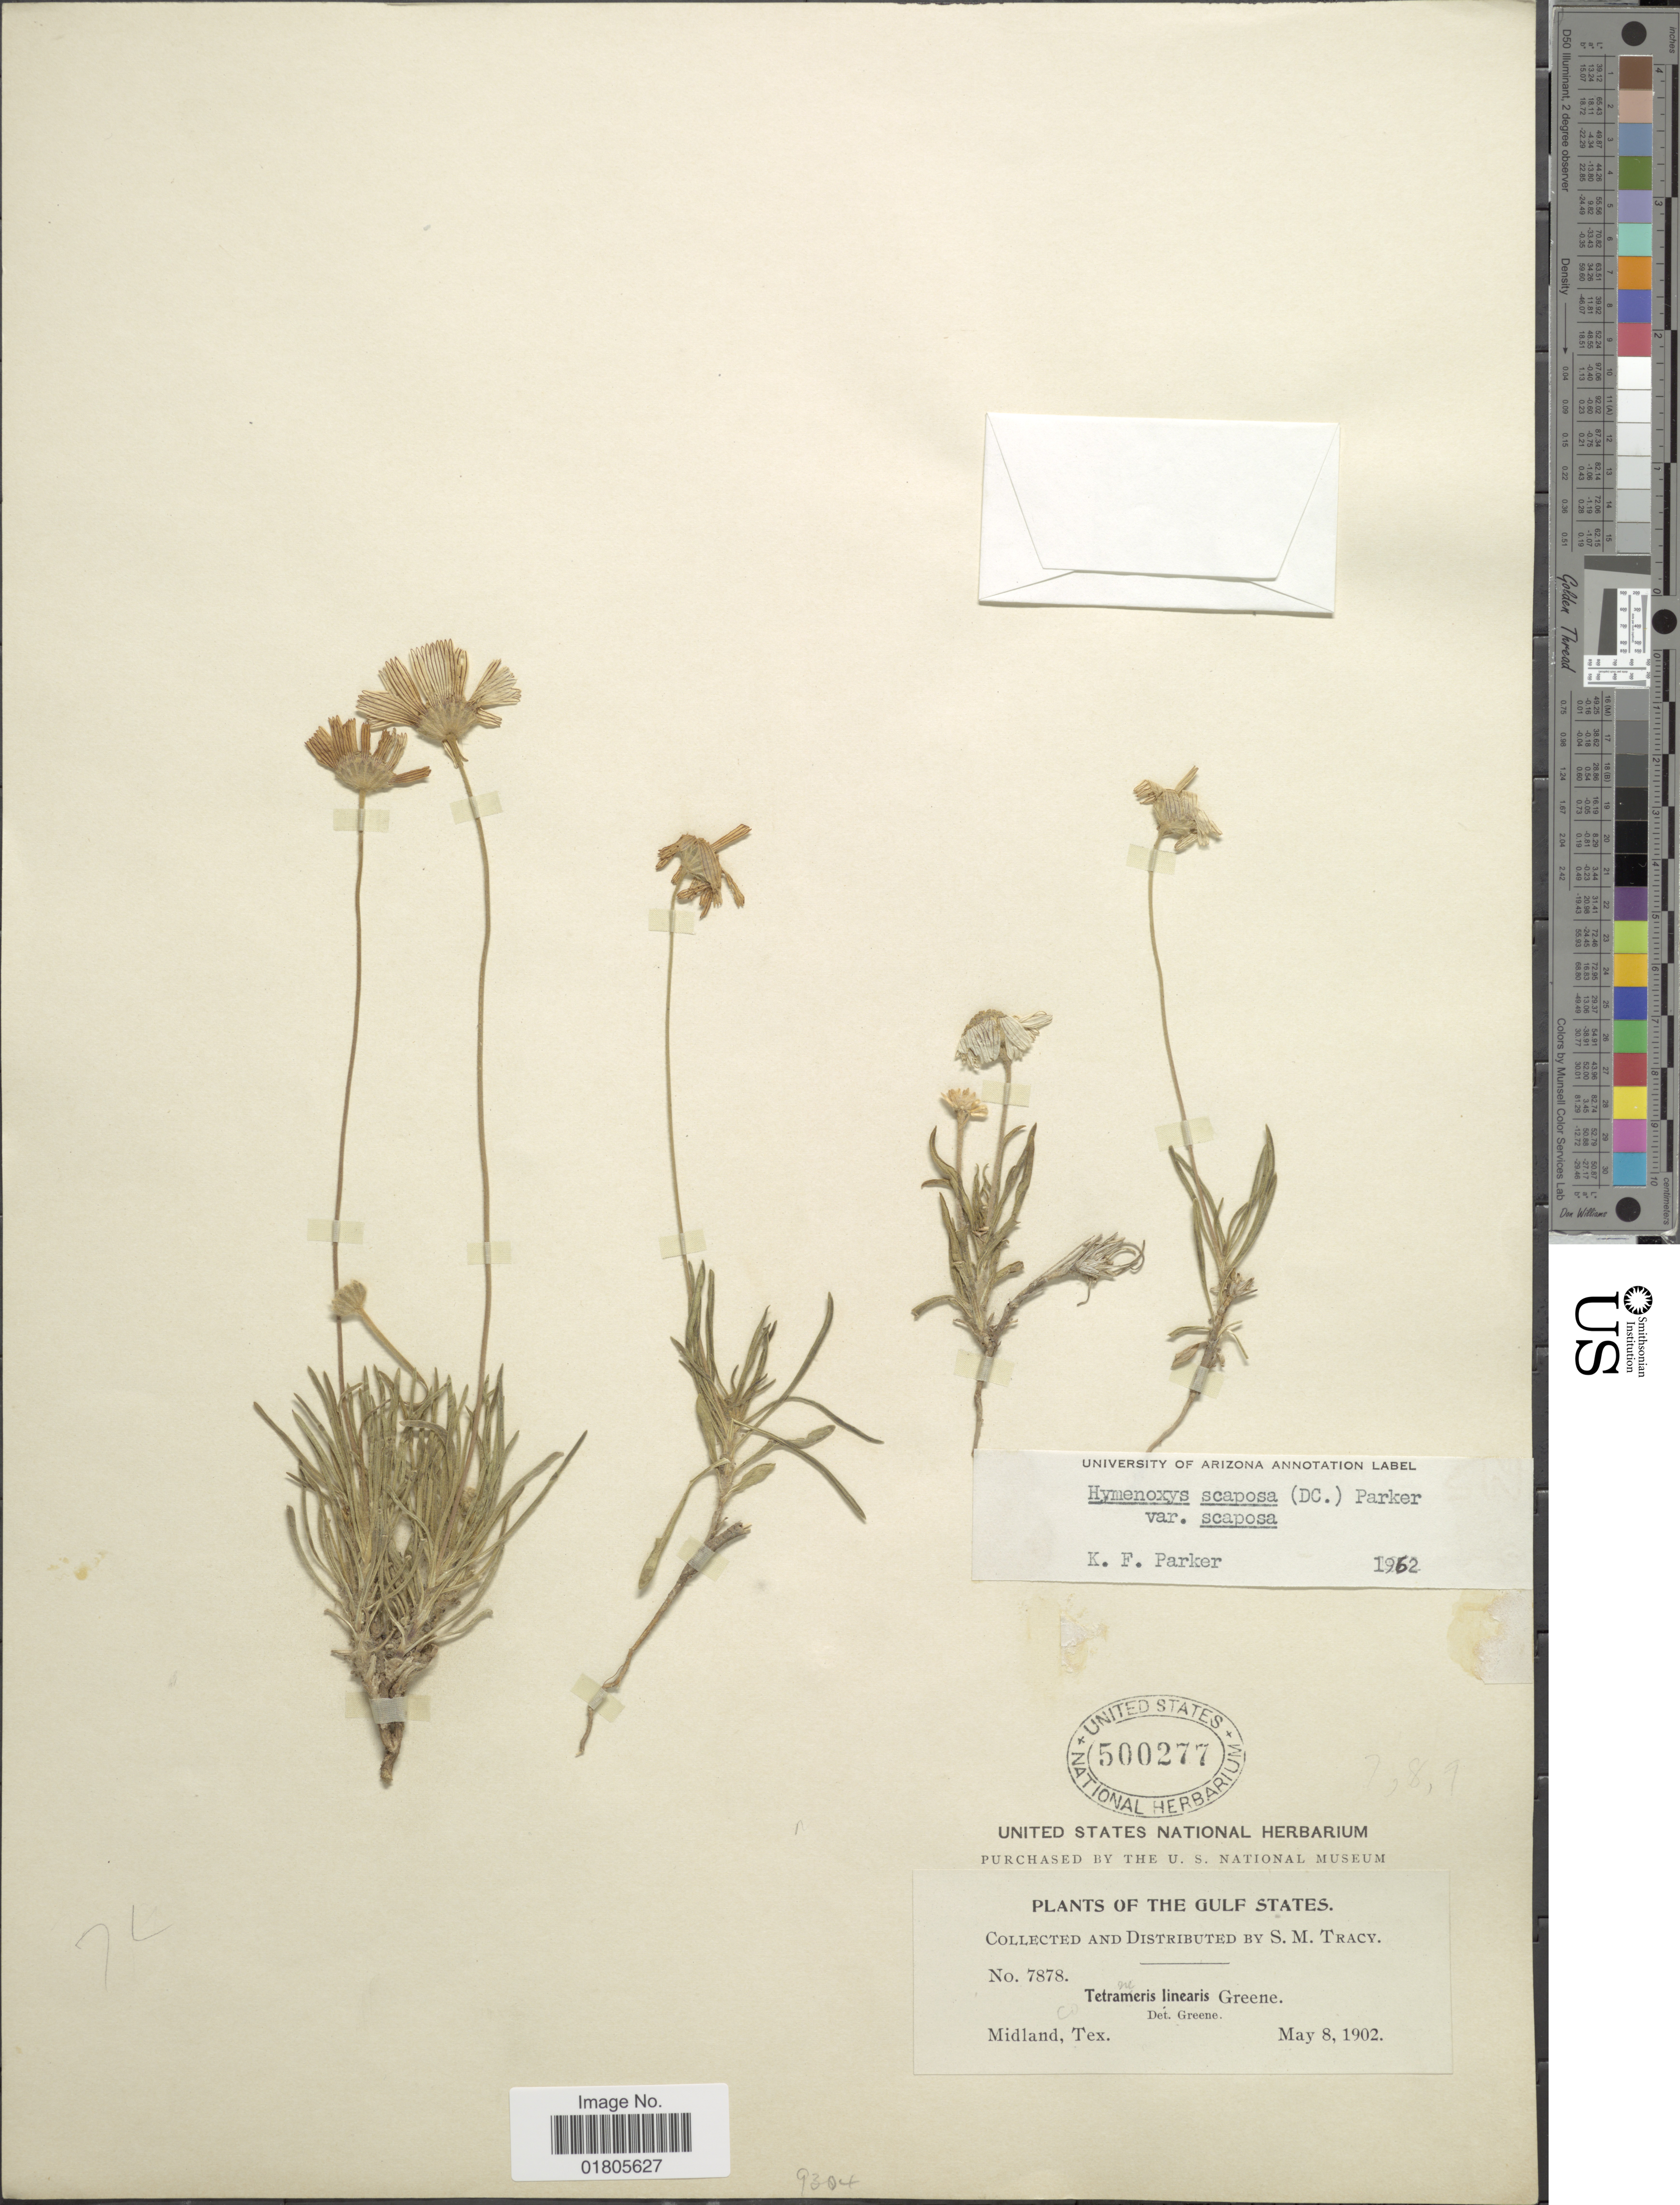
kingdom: Plantae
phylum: Tracheophyta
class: Magnoliopsida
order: Asterales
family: Asteraceae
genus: Actinea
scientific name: Actinea scaposa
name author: (DC.) Kuntze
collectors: S. M. Tracy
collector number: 7878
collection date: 1902-05-08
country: United States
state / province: Texas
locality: The Gulf States, Midland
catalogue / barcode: US 500277